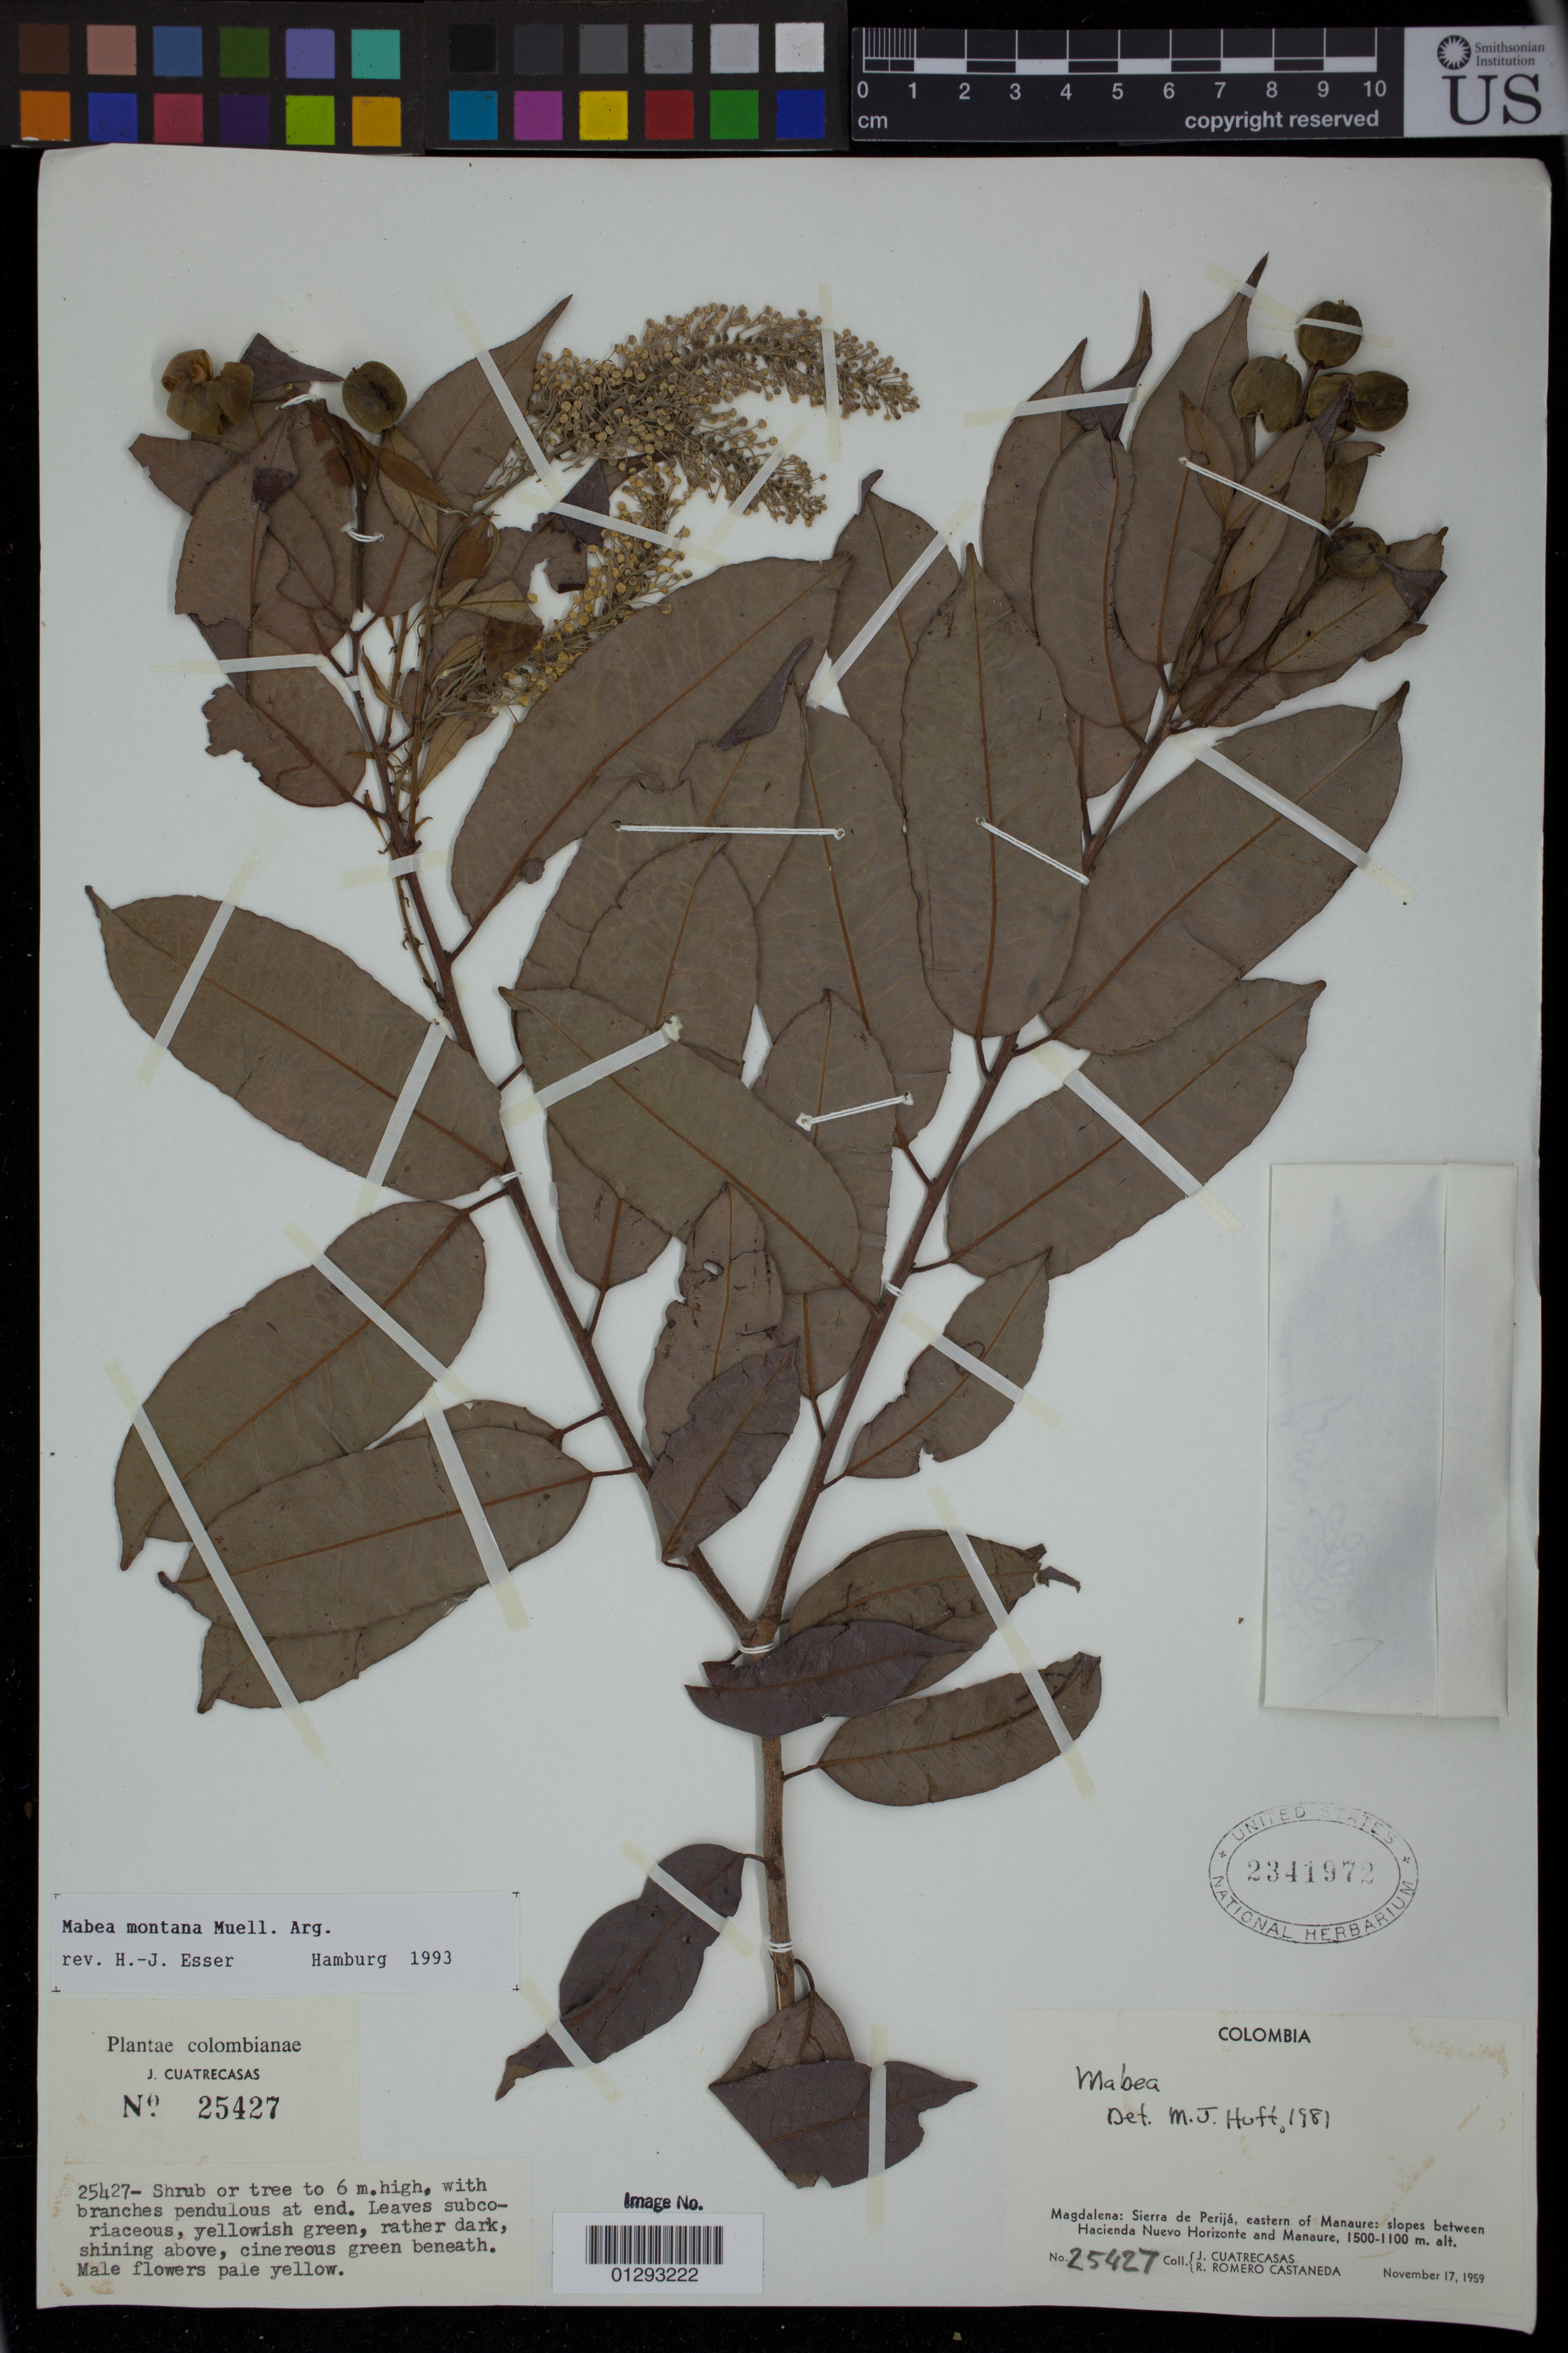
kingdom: Plantae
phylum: Tracheophyta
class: Magnoliopsida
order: Malpighiales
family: Euphorbiaceae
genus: Mabea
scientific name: Mabea montana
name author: Müll. Arg.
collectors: J. Cuatrecasas & R. Romero Castañeda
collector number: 25427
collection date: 1959-11-17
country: Colombia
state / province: Magdalena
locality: Sierra de Perija, eastern of Manaure: slopes between Hacienda Nuevo Horizonte and Manaure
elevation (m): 1100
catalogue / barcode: US 2341972